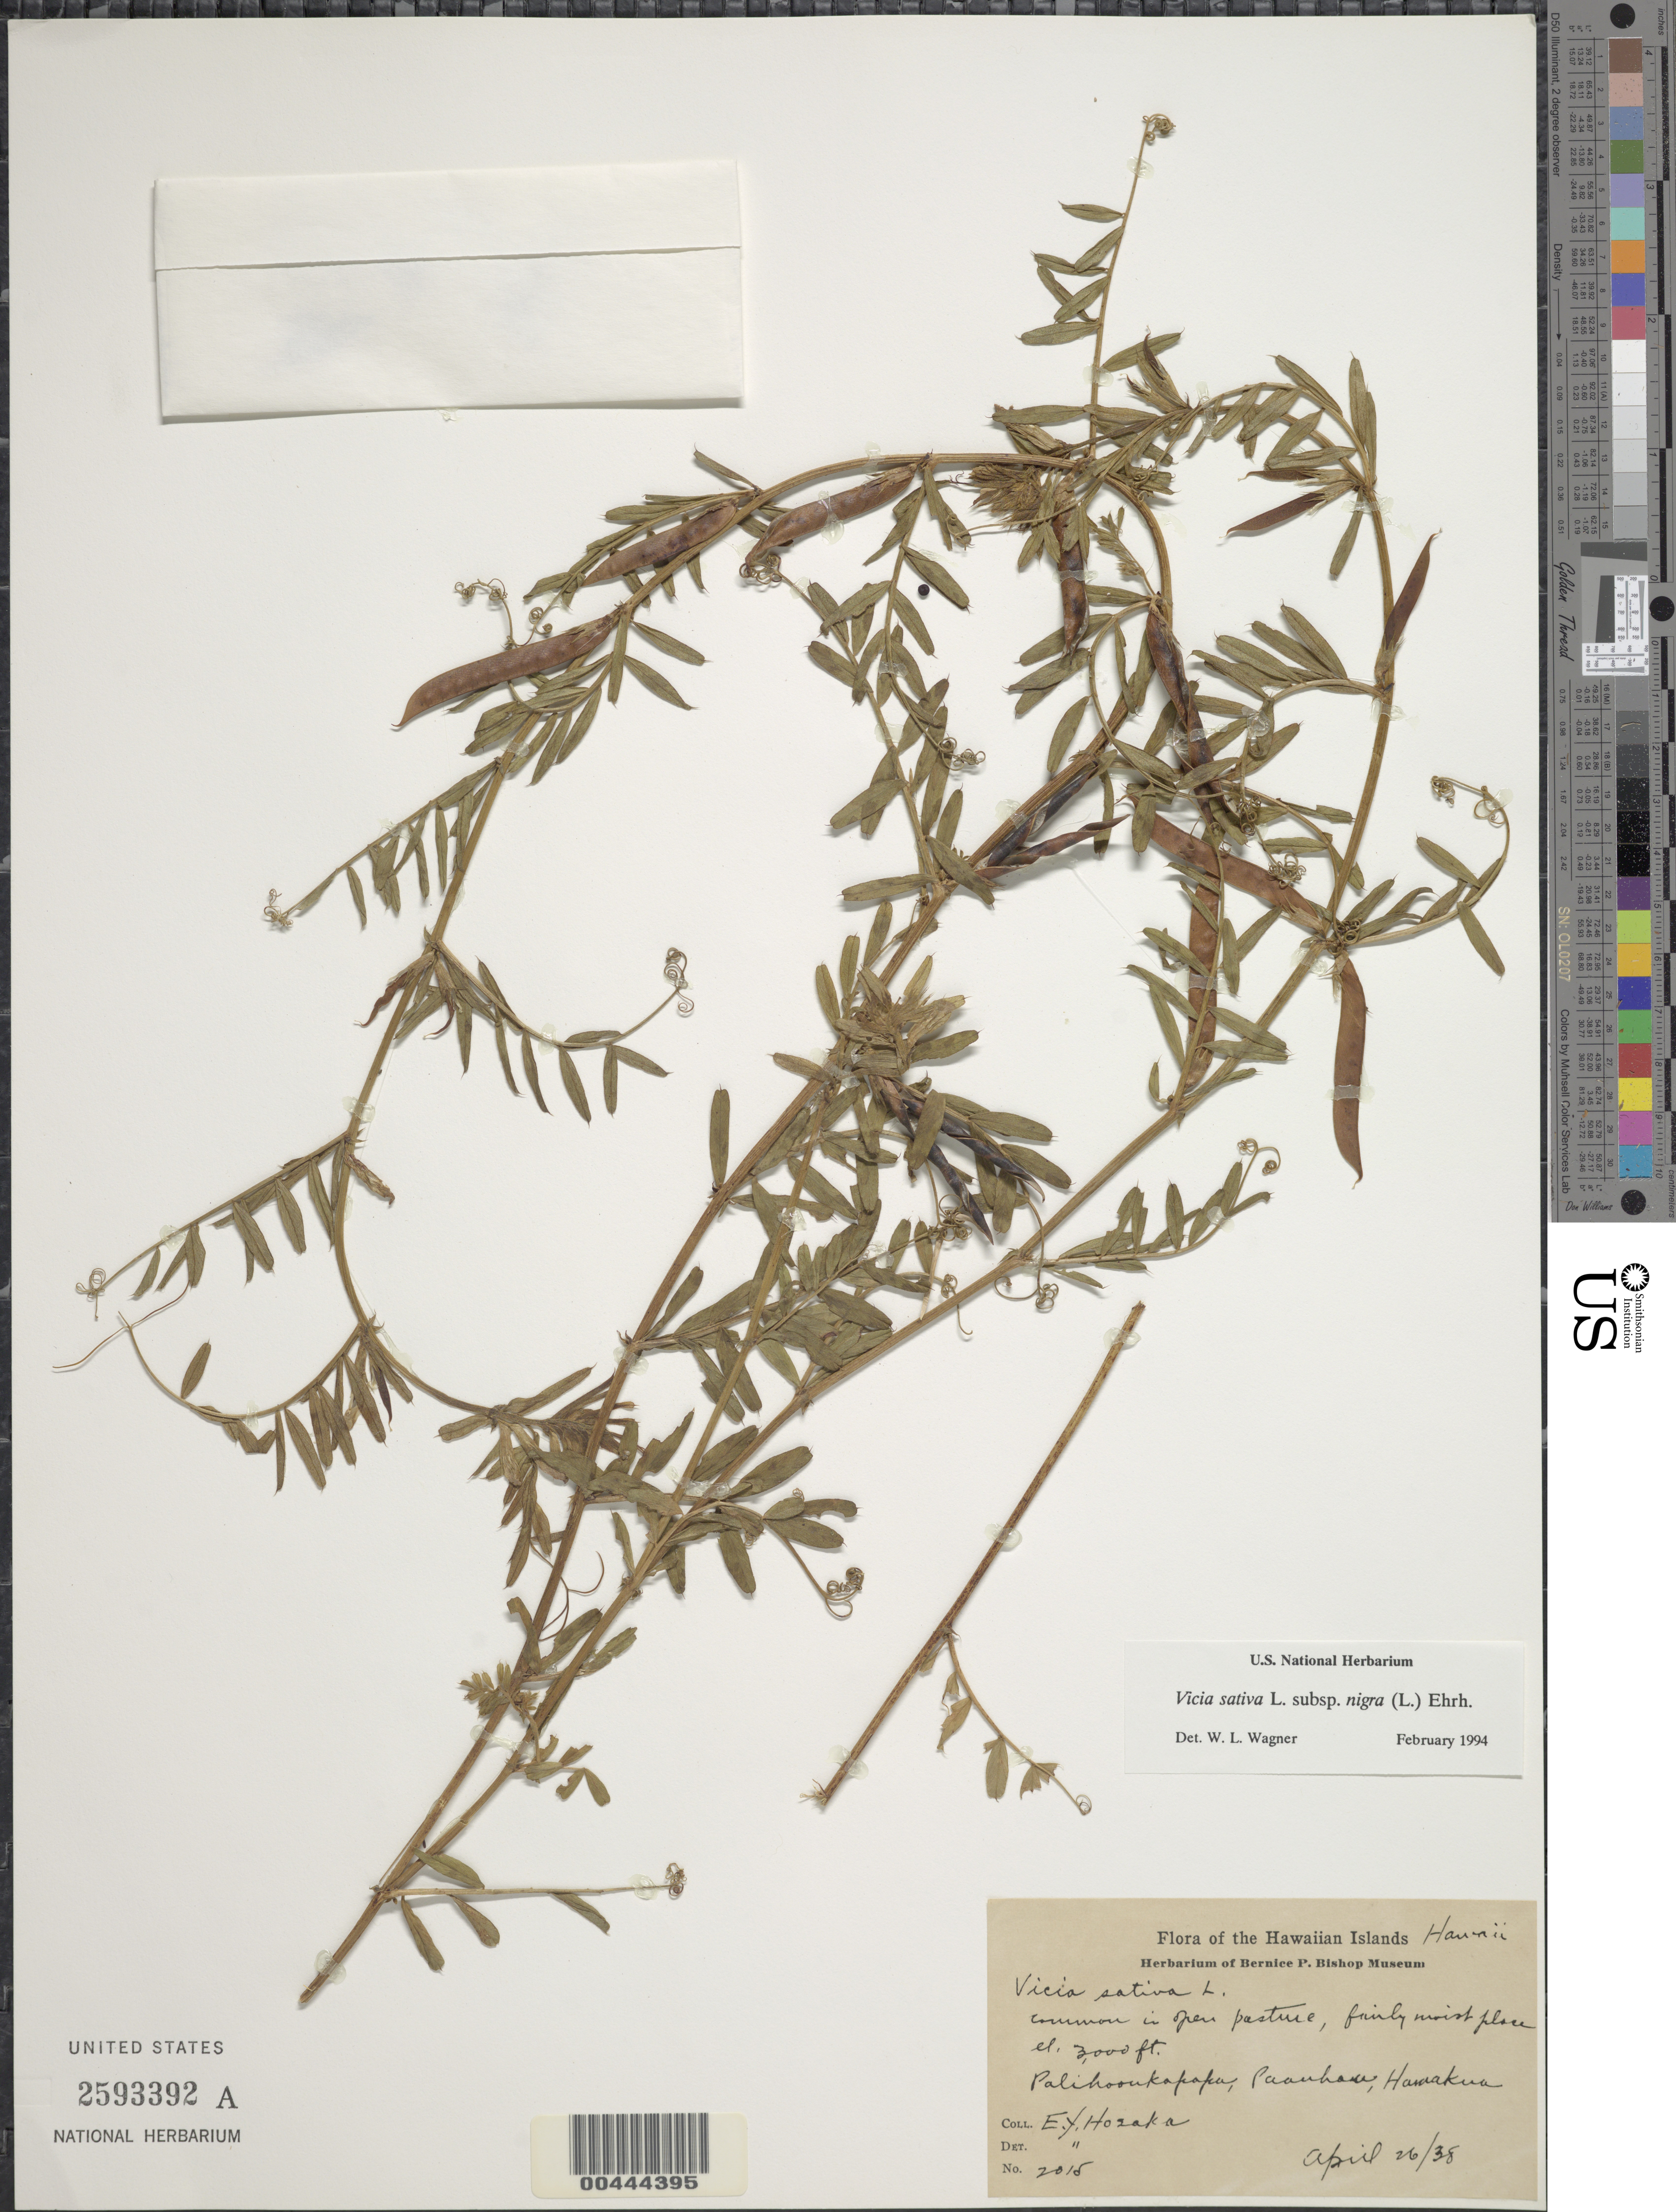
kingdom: Plantae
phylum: Tracheophyta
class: Magnoliopsida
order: Fabales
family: Fabaceae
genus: Vicia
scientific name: Vicia sativa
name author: L.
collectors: E. Y. Hosaka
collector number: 2015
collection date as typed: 26 Apr 1938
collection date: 1938-04-26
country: United States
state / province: Hawaii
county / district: Hawaii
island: Hawaii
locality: Palihooukapapa, Paauhau, Hamakua.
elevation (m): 914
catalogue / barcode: US 2593392A